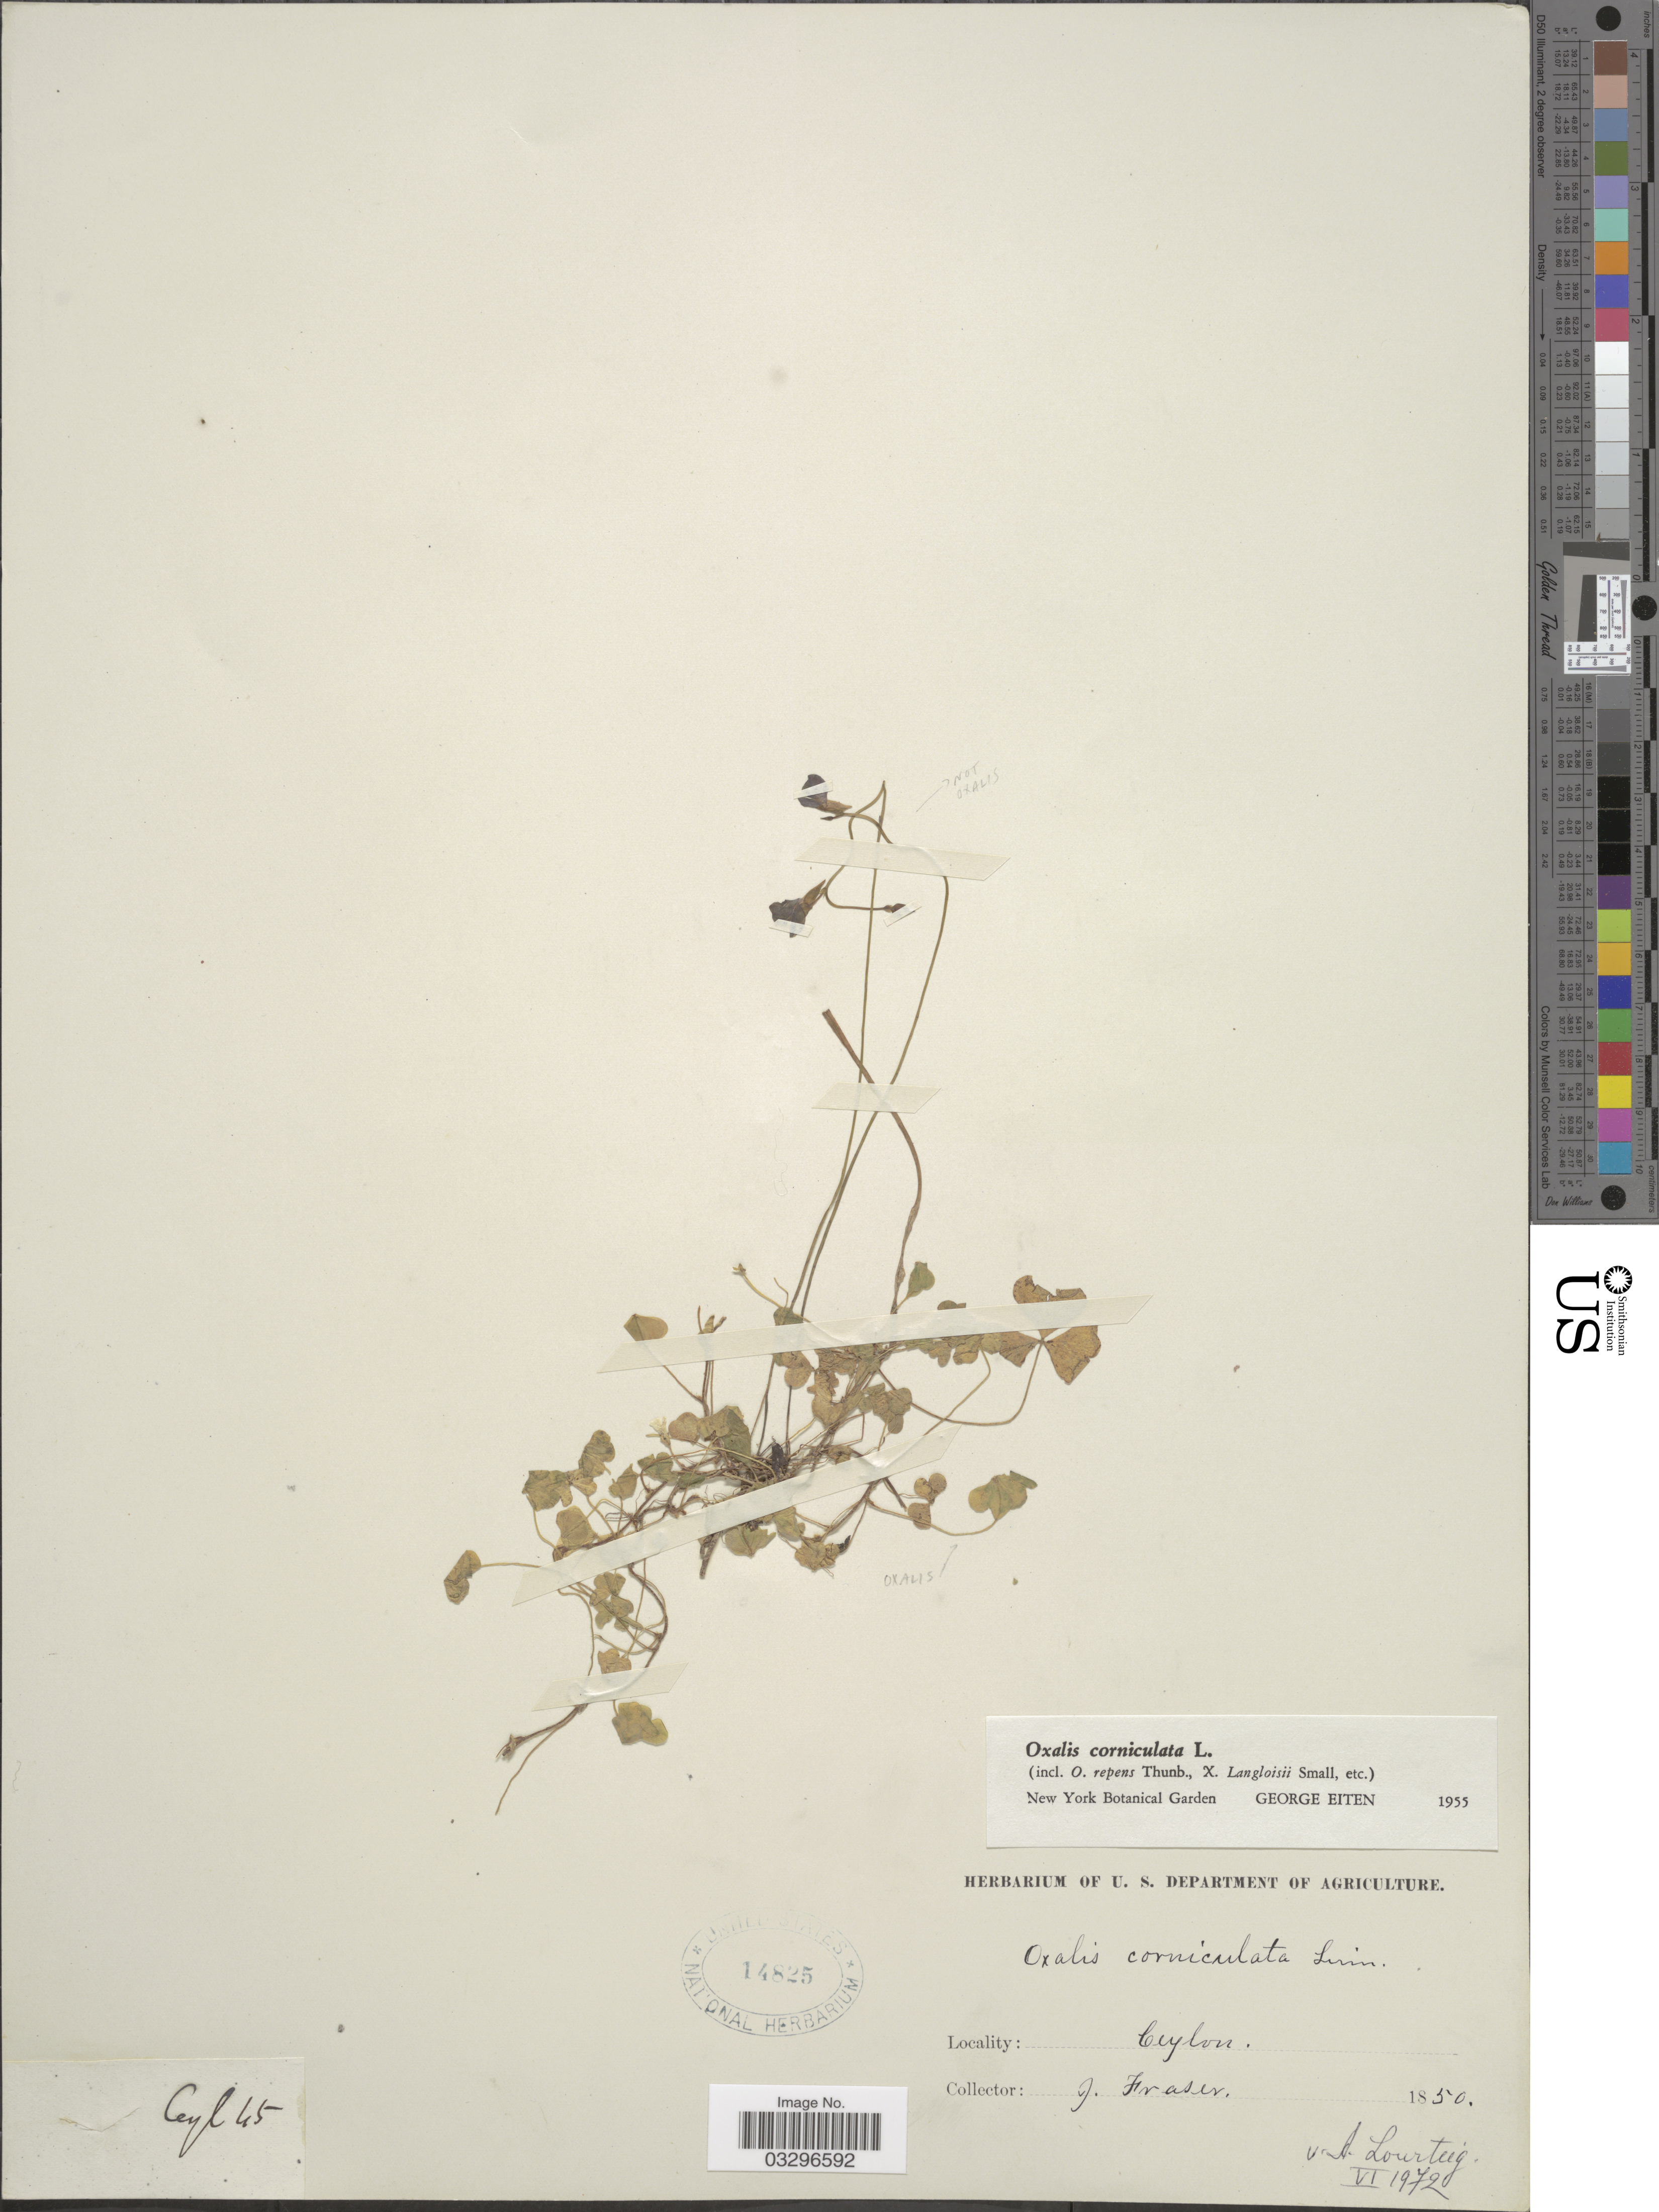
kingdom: Plantae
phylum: Tracheophyta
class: Magnoliopsida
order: Oxalidales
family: Oxalidaceae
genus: Oxalis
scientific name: Oxalis corniculata var. corniculata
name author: L.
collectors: J. Fraser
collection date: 1850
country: Sri Lanka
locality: Ceylon.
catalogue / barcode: US 14825